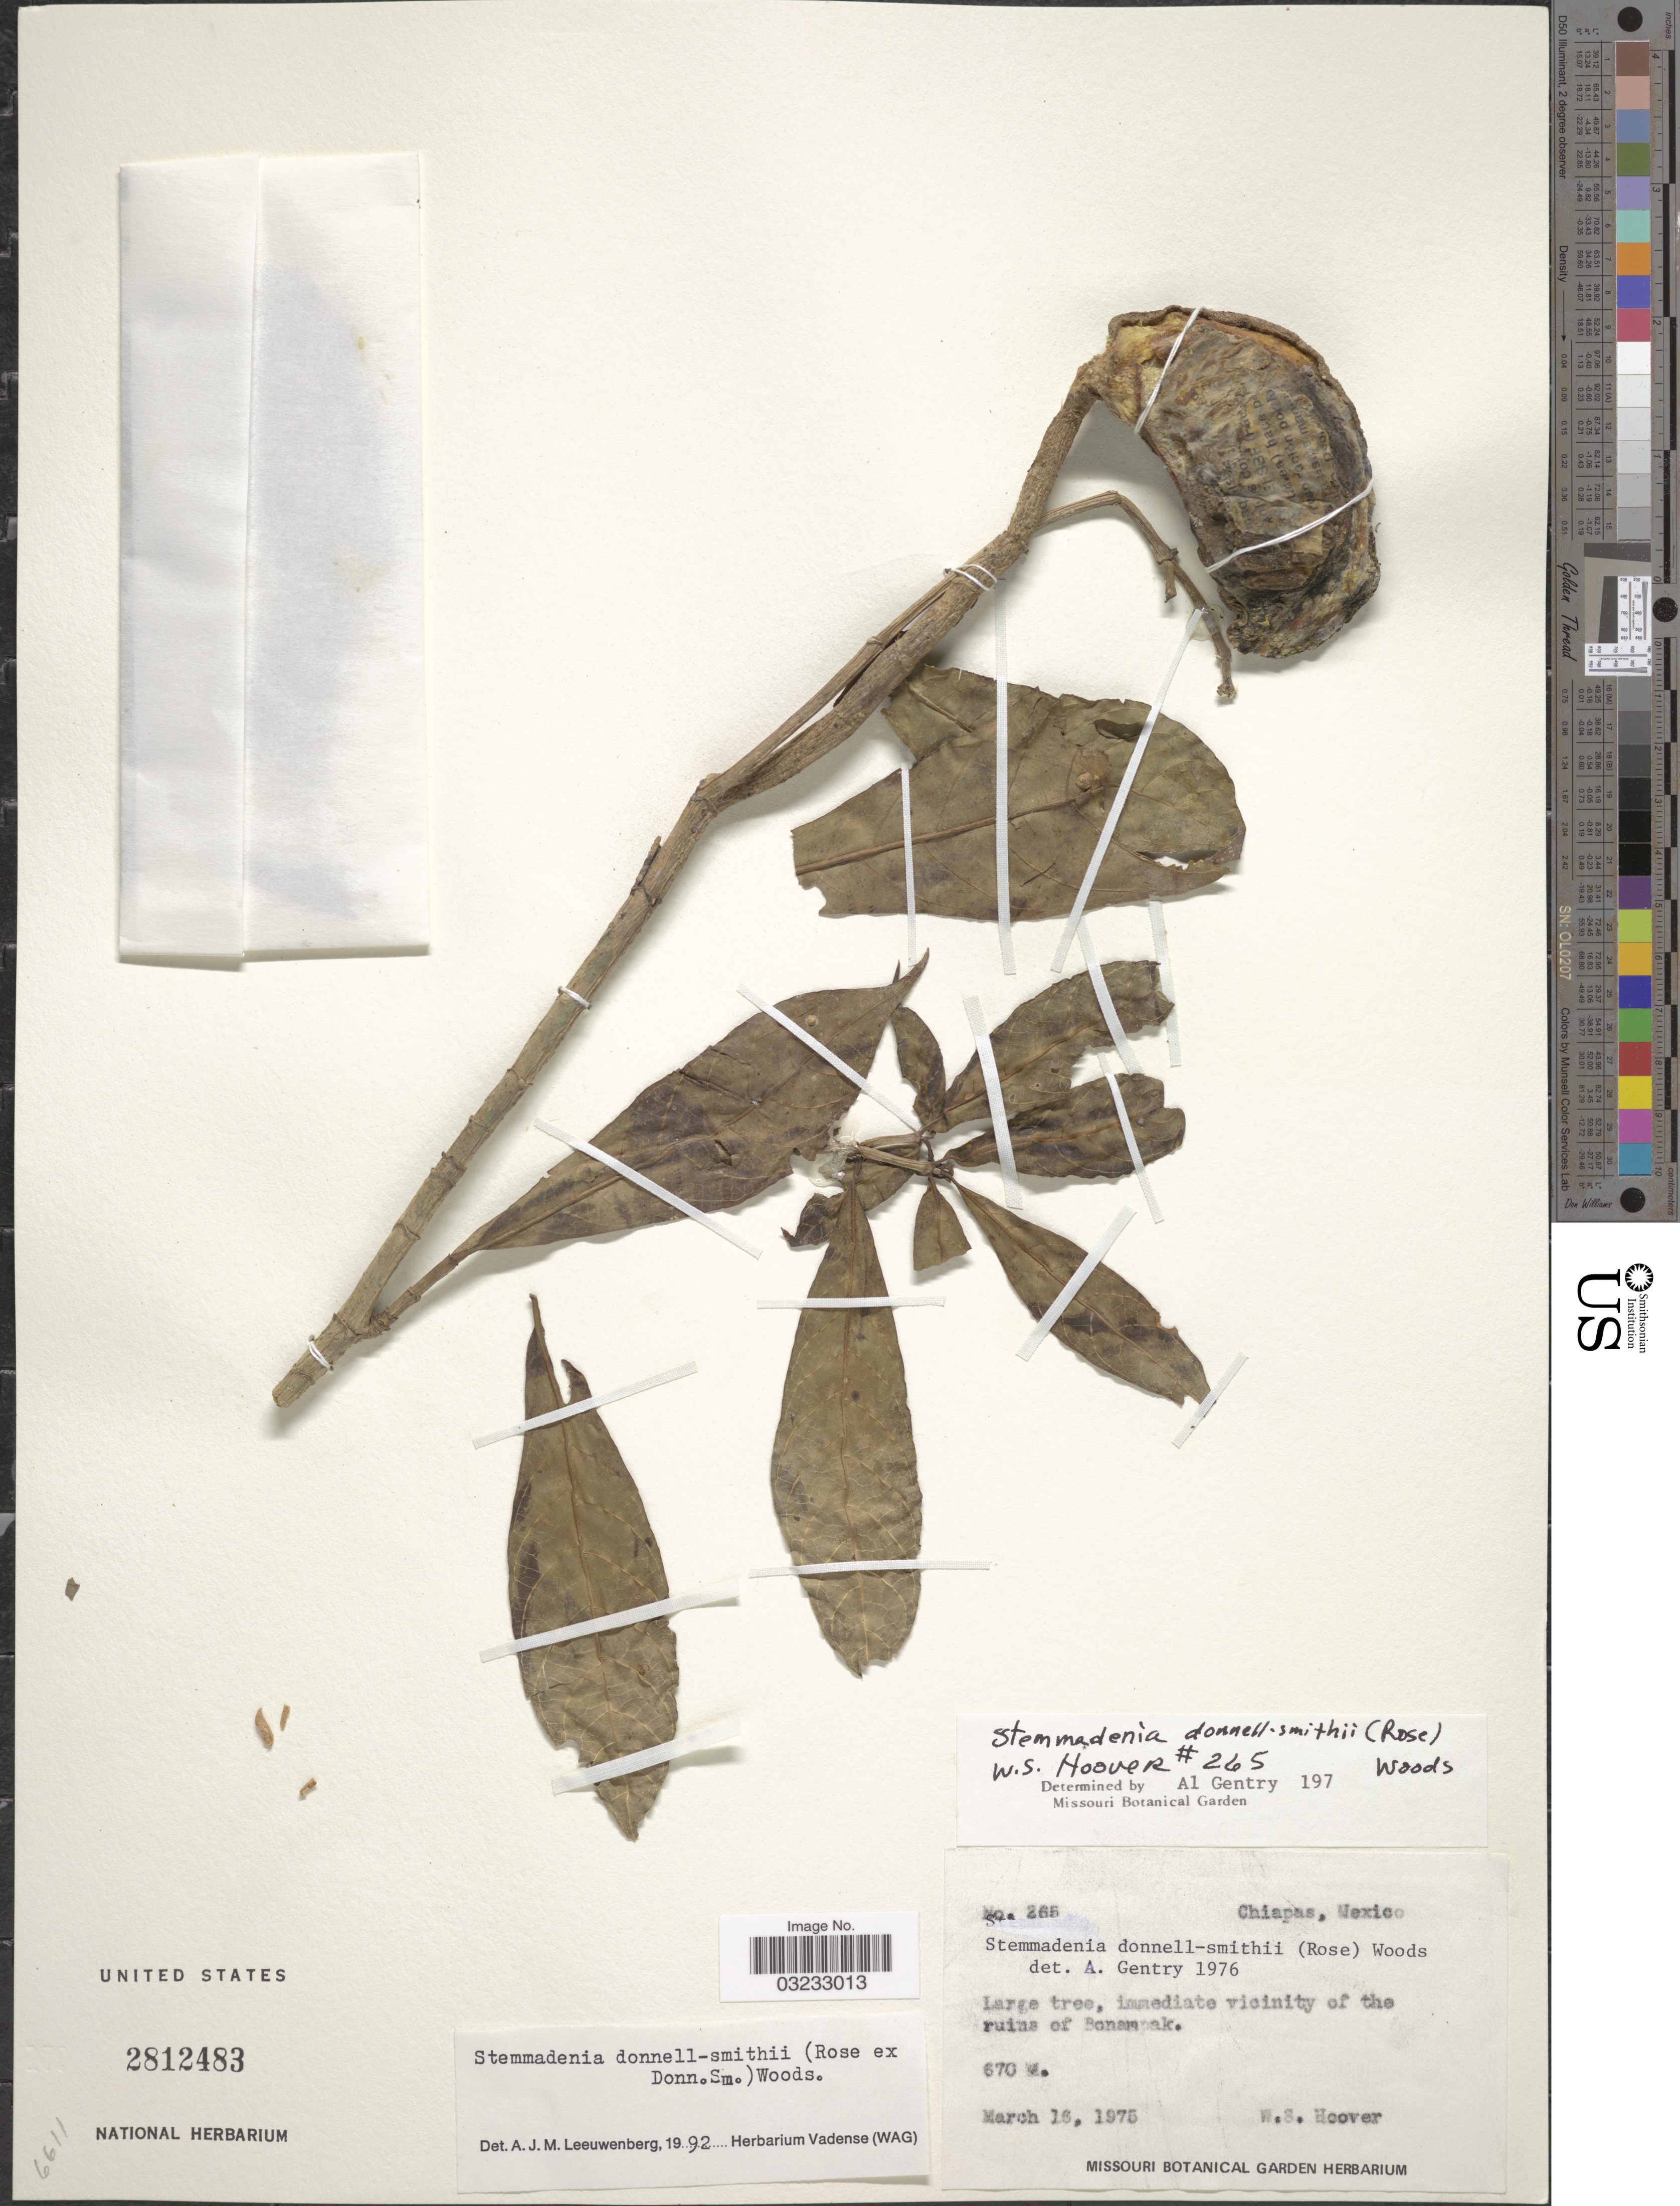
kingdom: Plantae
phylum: Tracheophyta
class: Magnoliopsida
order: Gentianales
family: Apocynaceae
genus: Stemmadenia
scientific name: Stemmadenia donnell-smithii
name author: (Rose ex Donn. Sm.) Woodson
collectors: W. S. Hoover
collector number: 265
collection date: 1975-03-16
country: Mexico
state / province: Chiapas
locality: Immediate vicinity of the ruins of Bonampak.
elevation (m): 670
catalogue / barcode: US 2812483